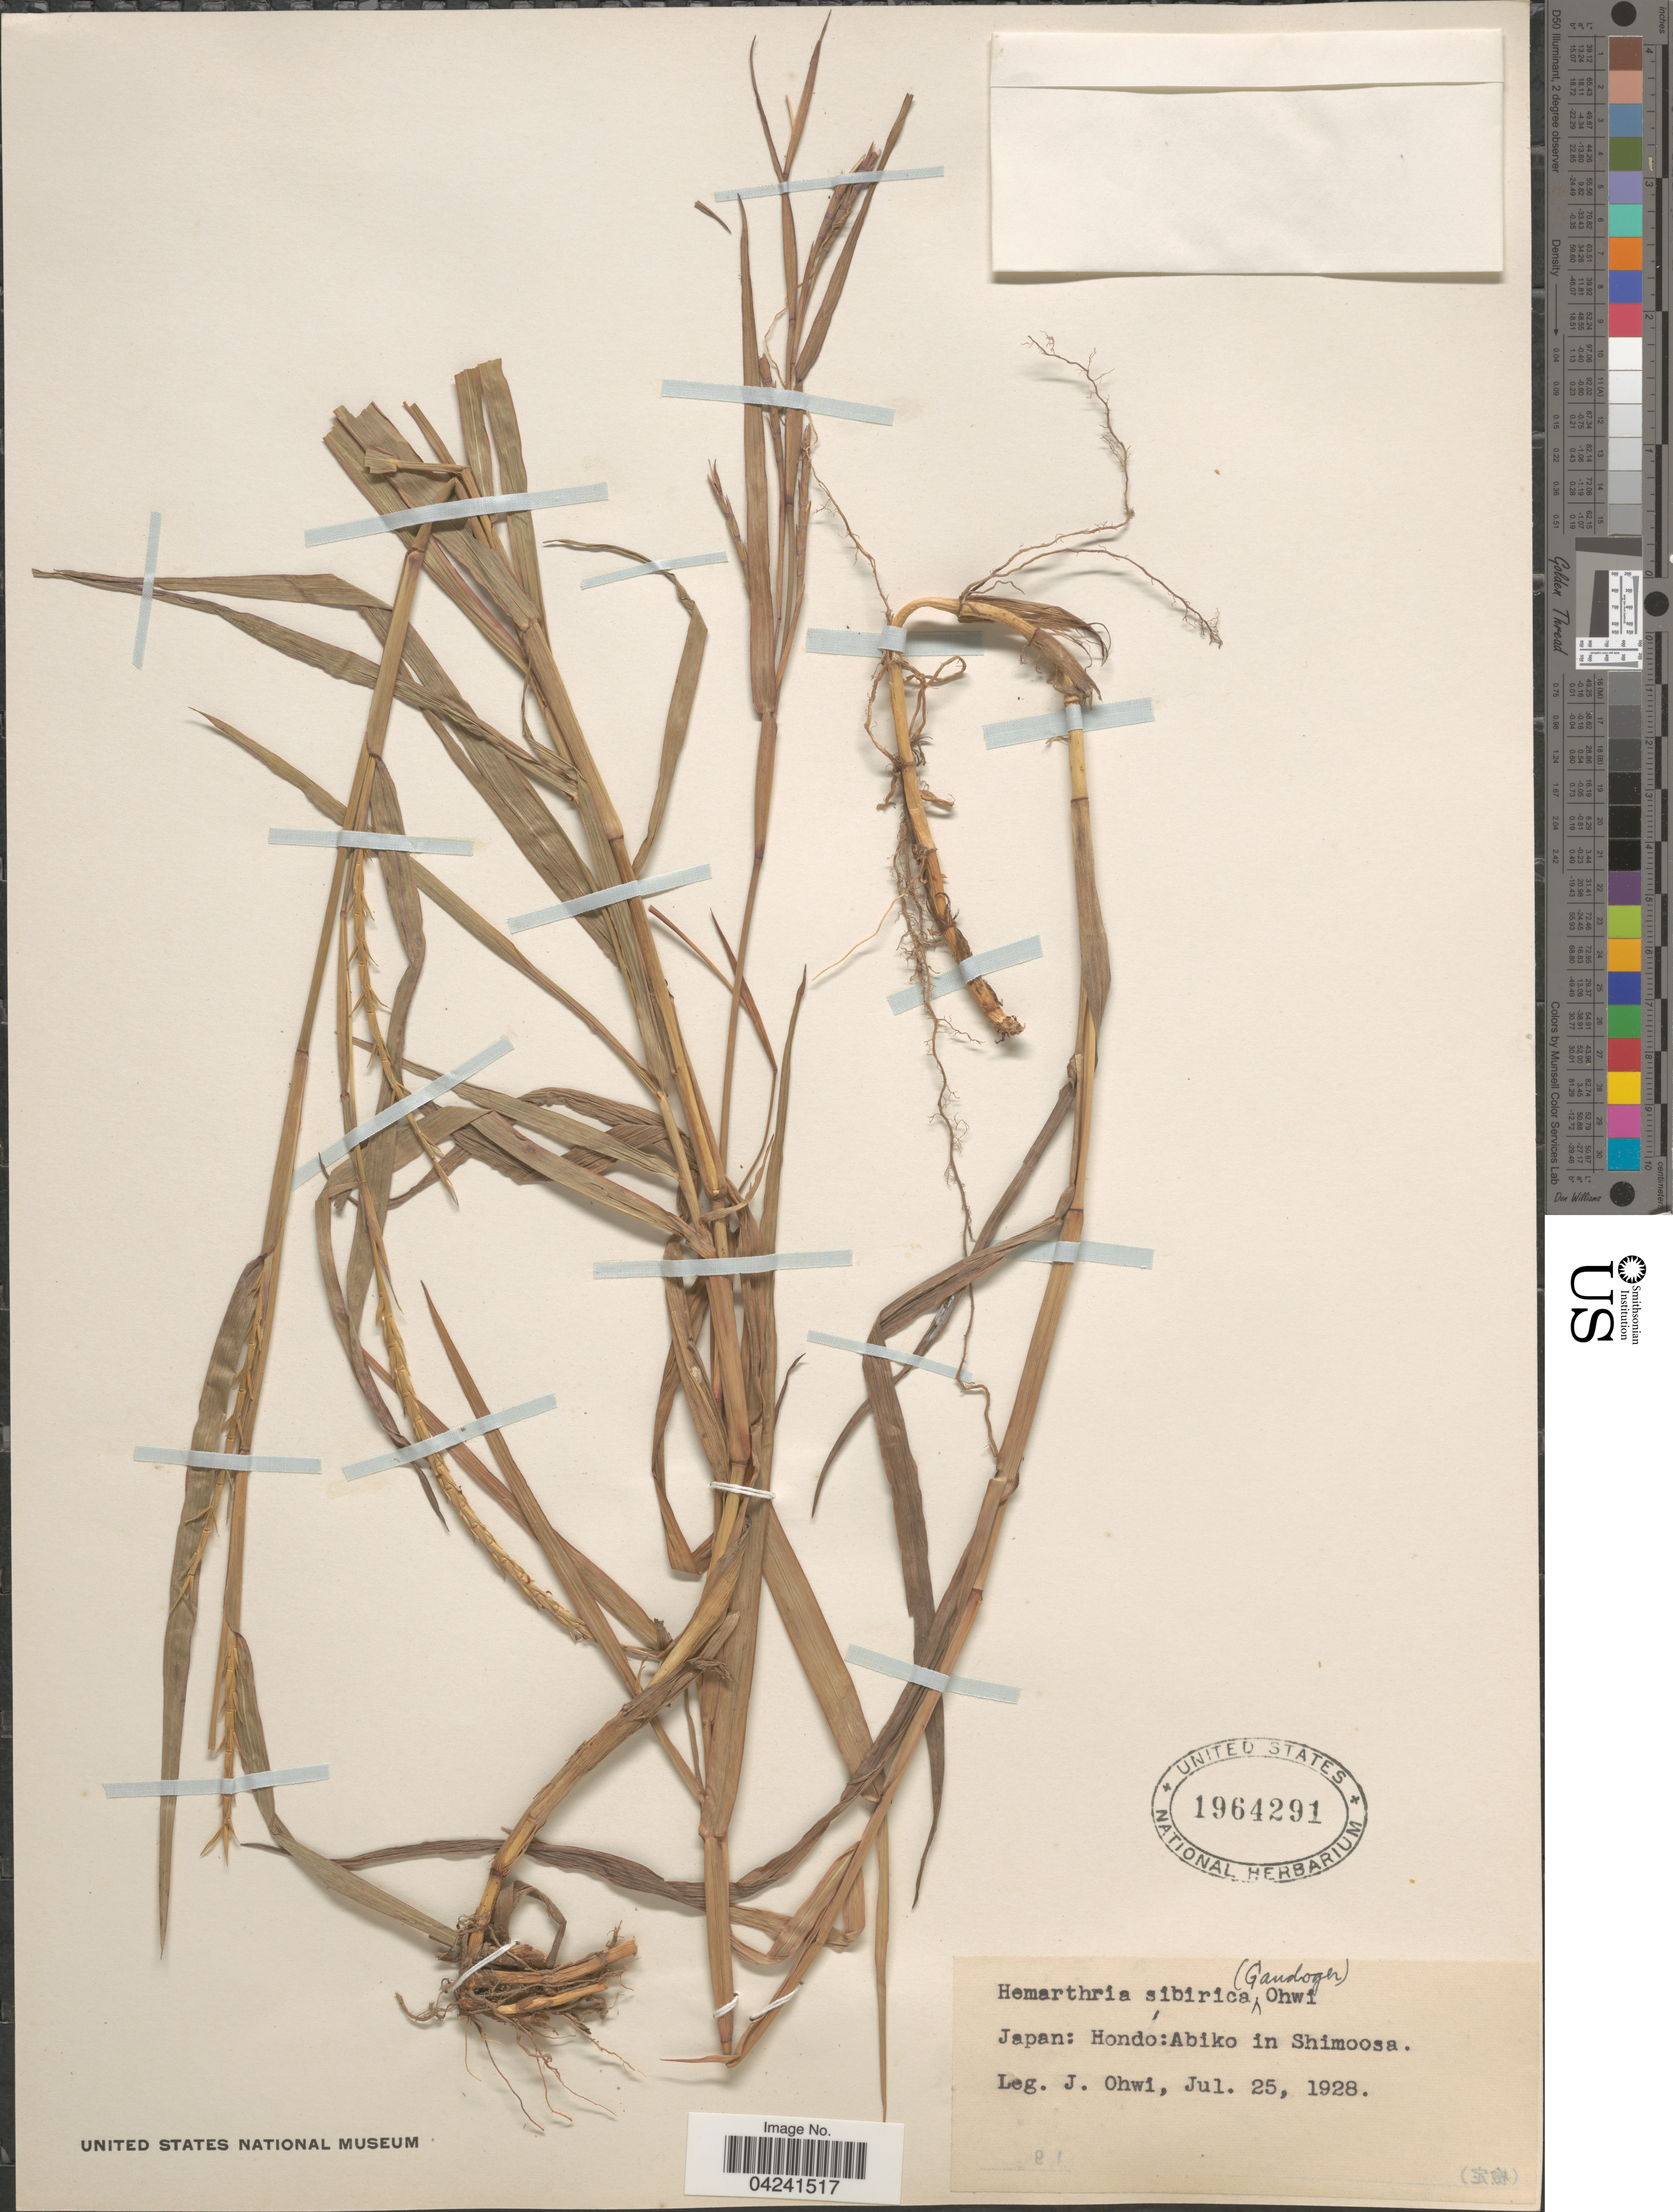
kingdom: Plantae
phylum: Tracheophyta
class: Liliopsida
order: Poales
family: Poaceae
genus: Hemarthria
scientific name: Hemarthria sibirica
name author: (Gand.) Ohwi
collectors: J. Ohwi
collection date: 1928-07-25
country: Japan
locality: Hondo: Abiko in Shimoosa.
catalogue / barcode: US 1964291